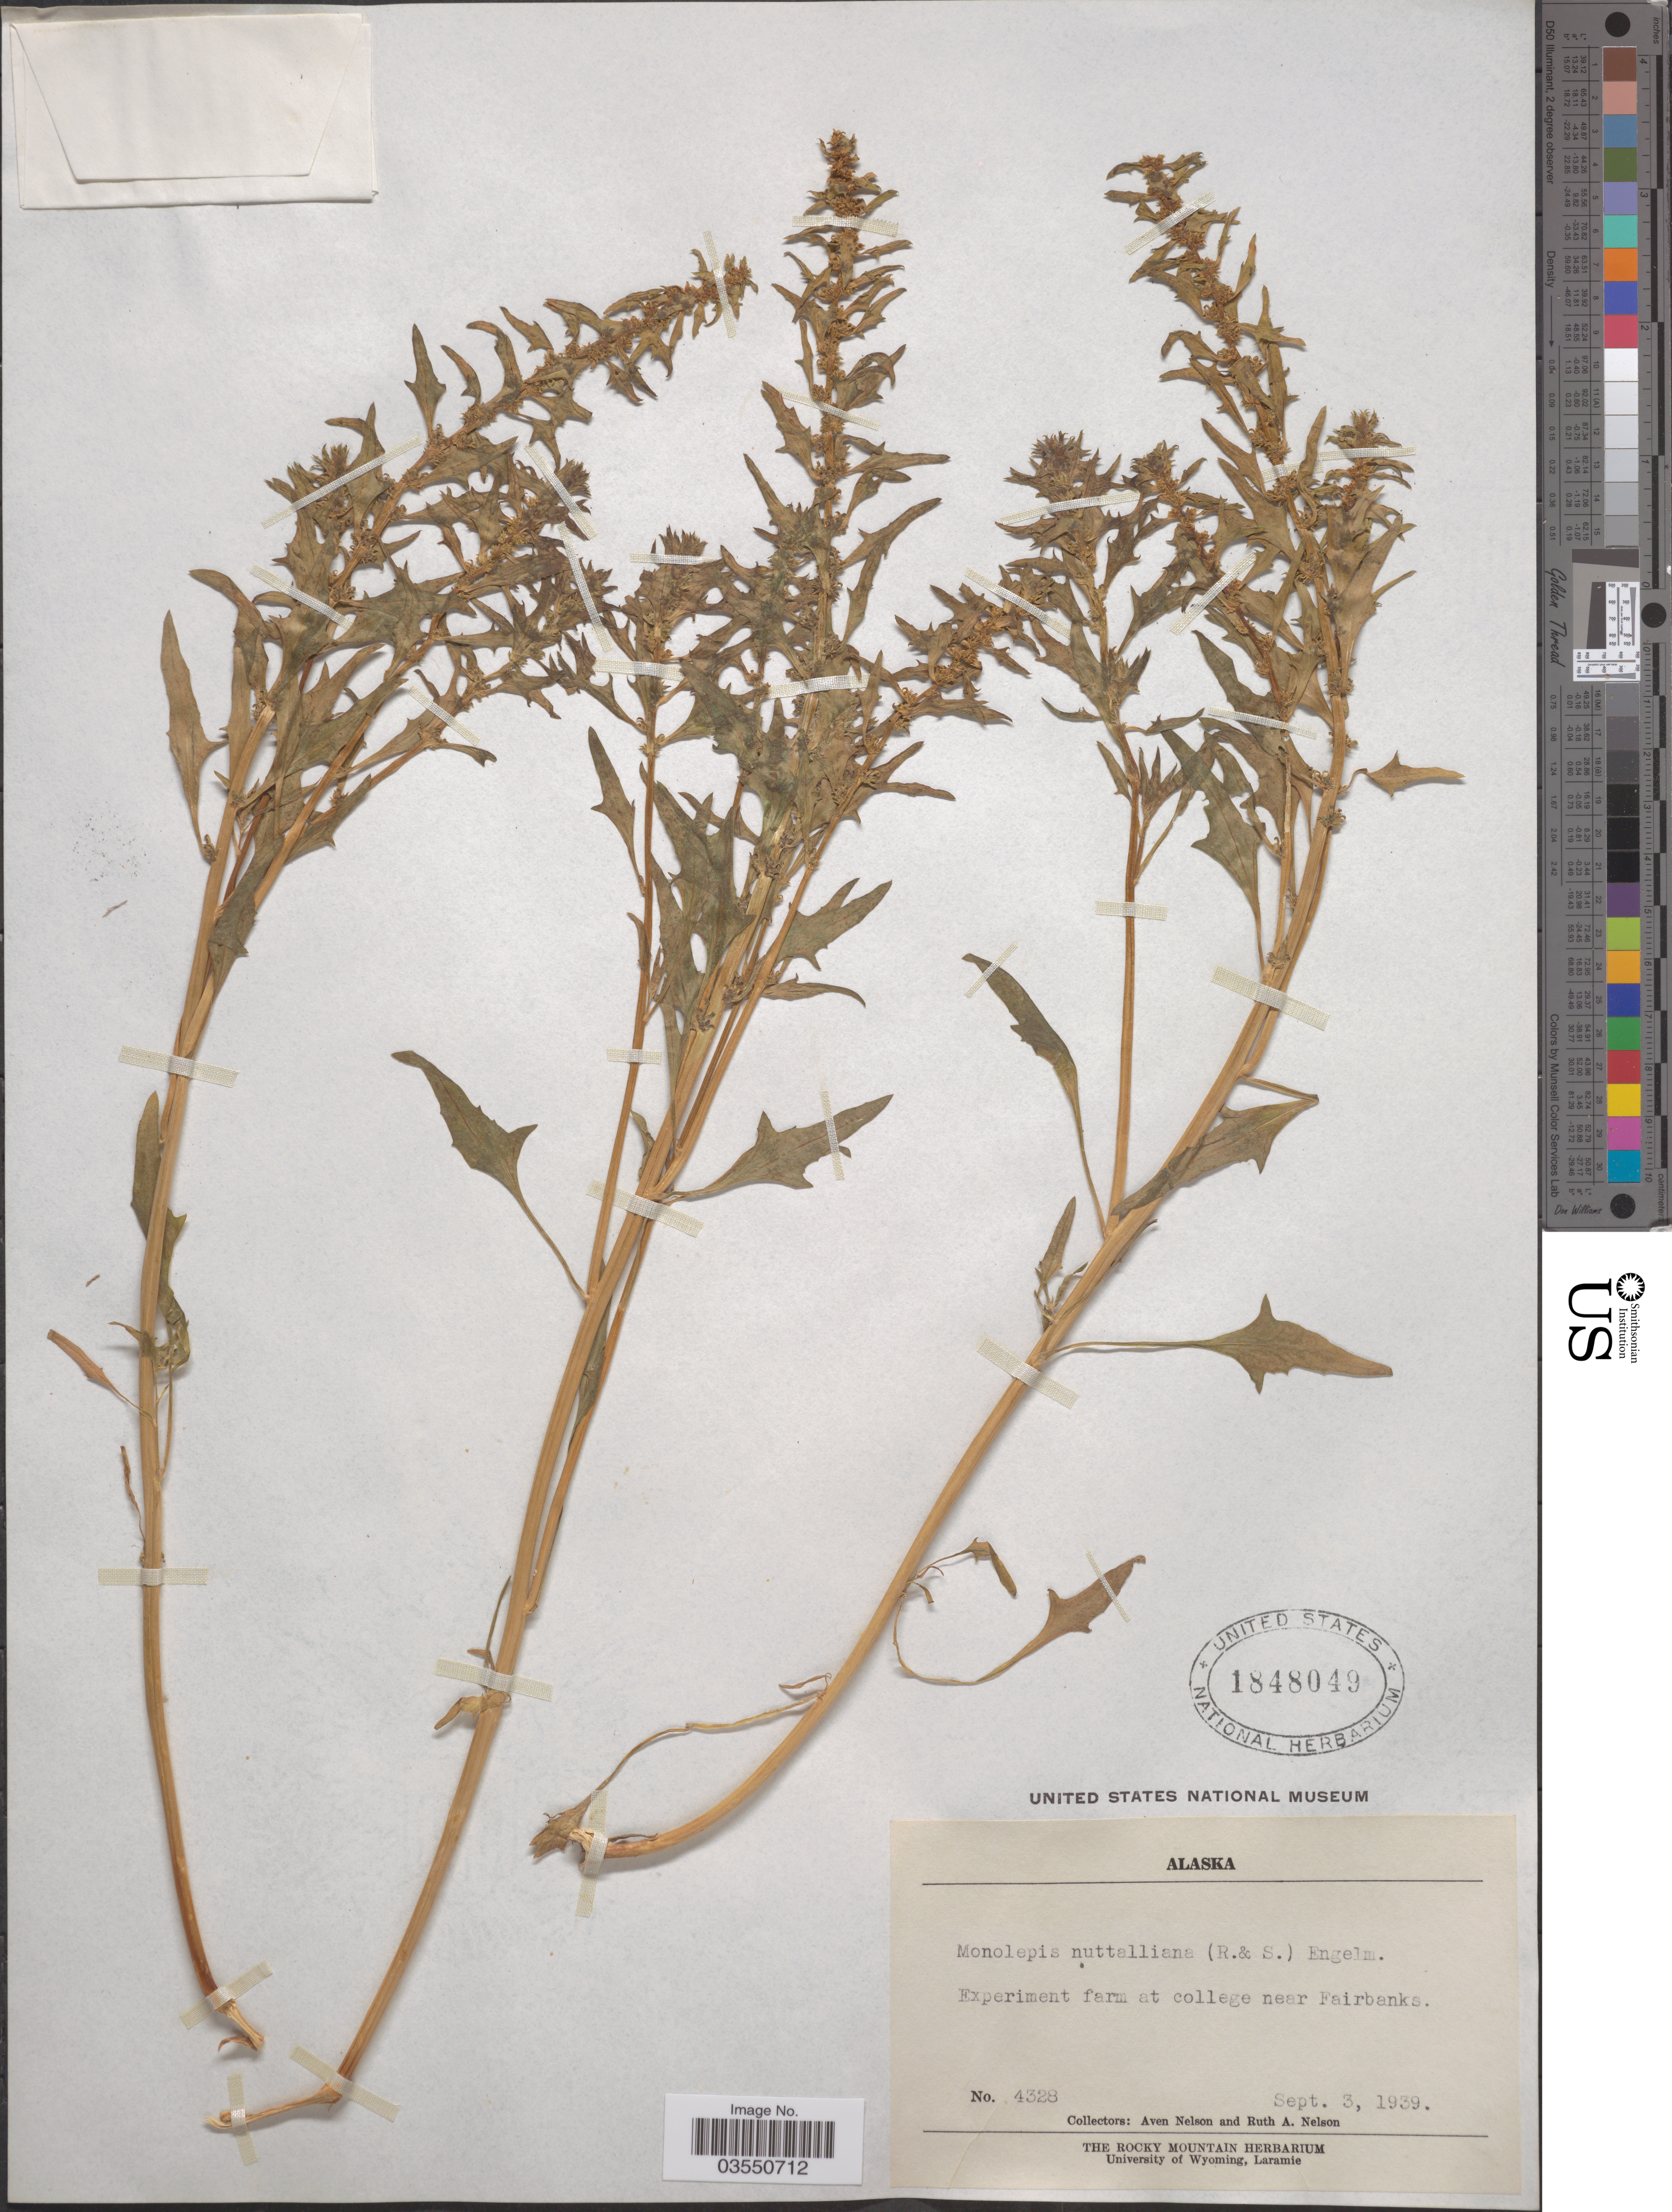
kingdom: Plantae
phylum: Tracheophyta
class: Magnoliopsida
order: Caryophyllales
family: Amaranthaceae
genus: Blitum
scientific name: Blitum nuttallianum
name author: Schult.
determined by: U.S. National Herbarium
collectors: A. Nelson & R. A. Nelson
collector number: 4328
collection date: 1939-09-03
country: United States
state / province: Alaska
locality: Experiment farm at college near Fairbanks.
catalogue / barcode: US 1848049